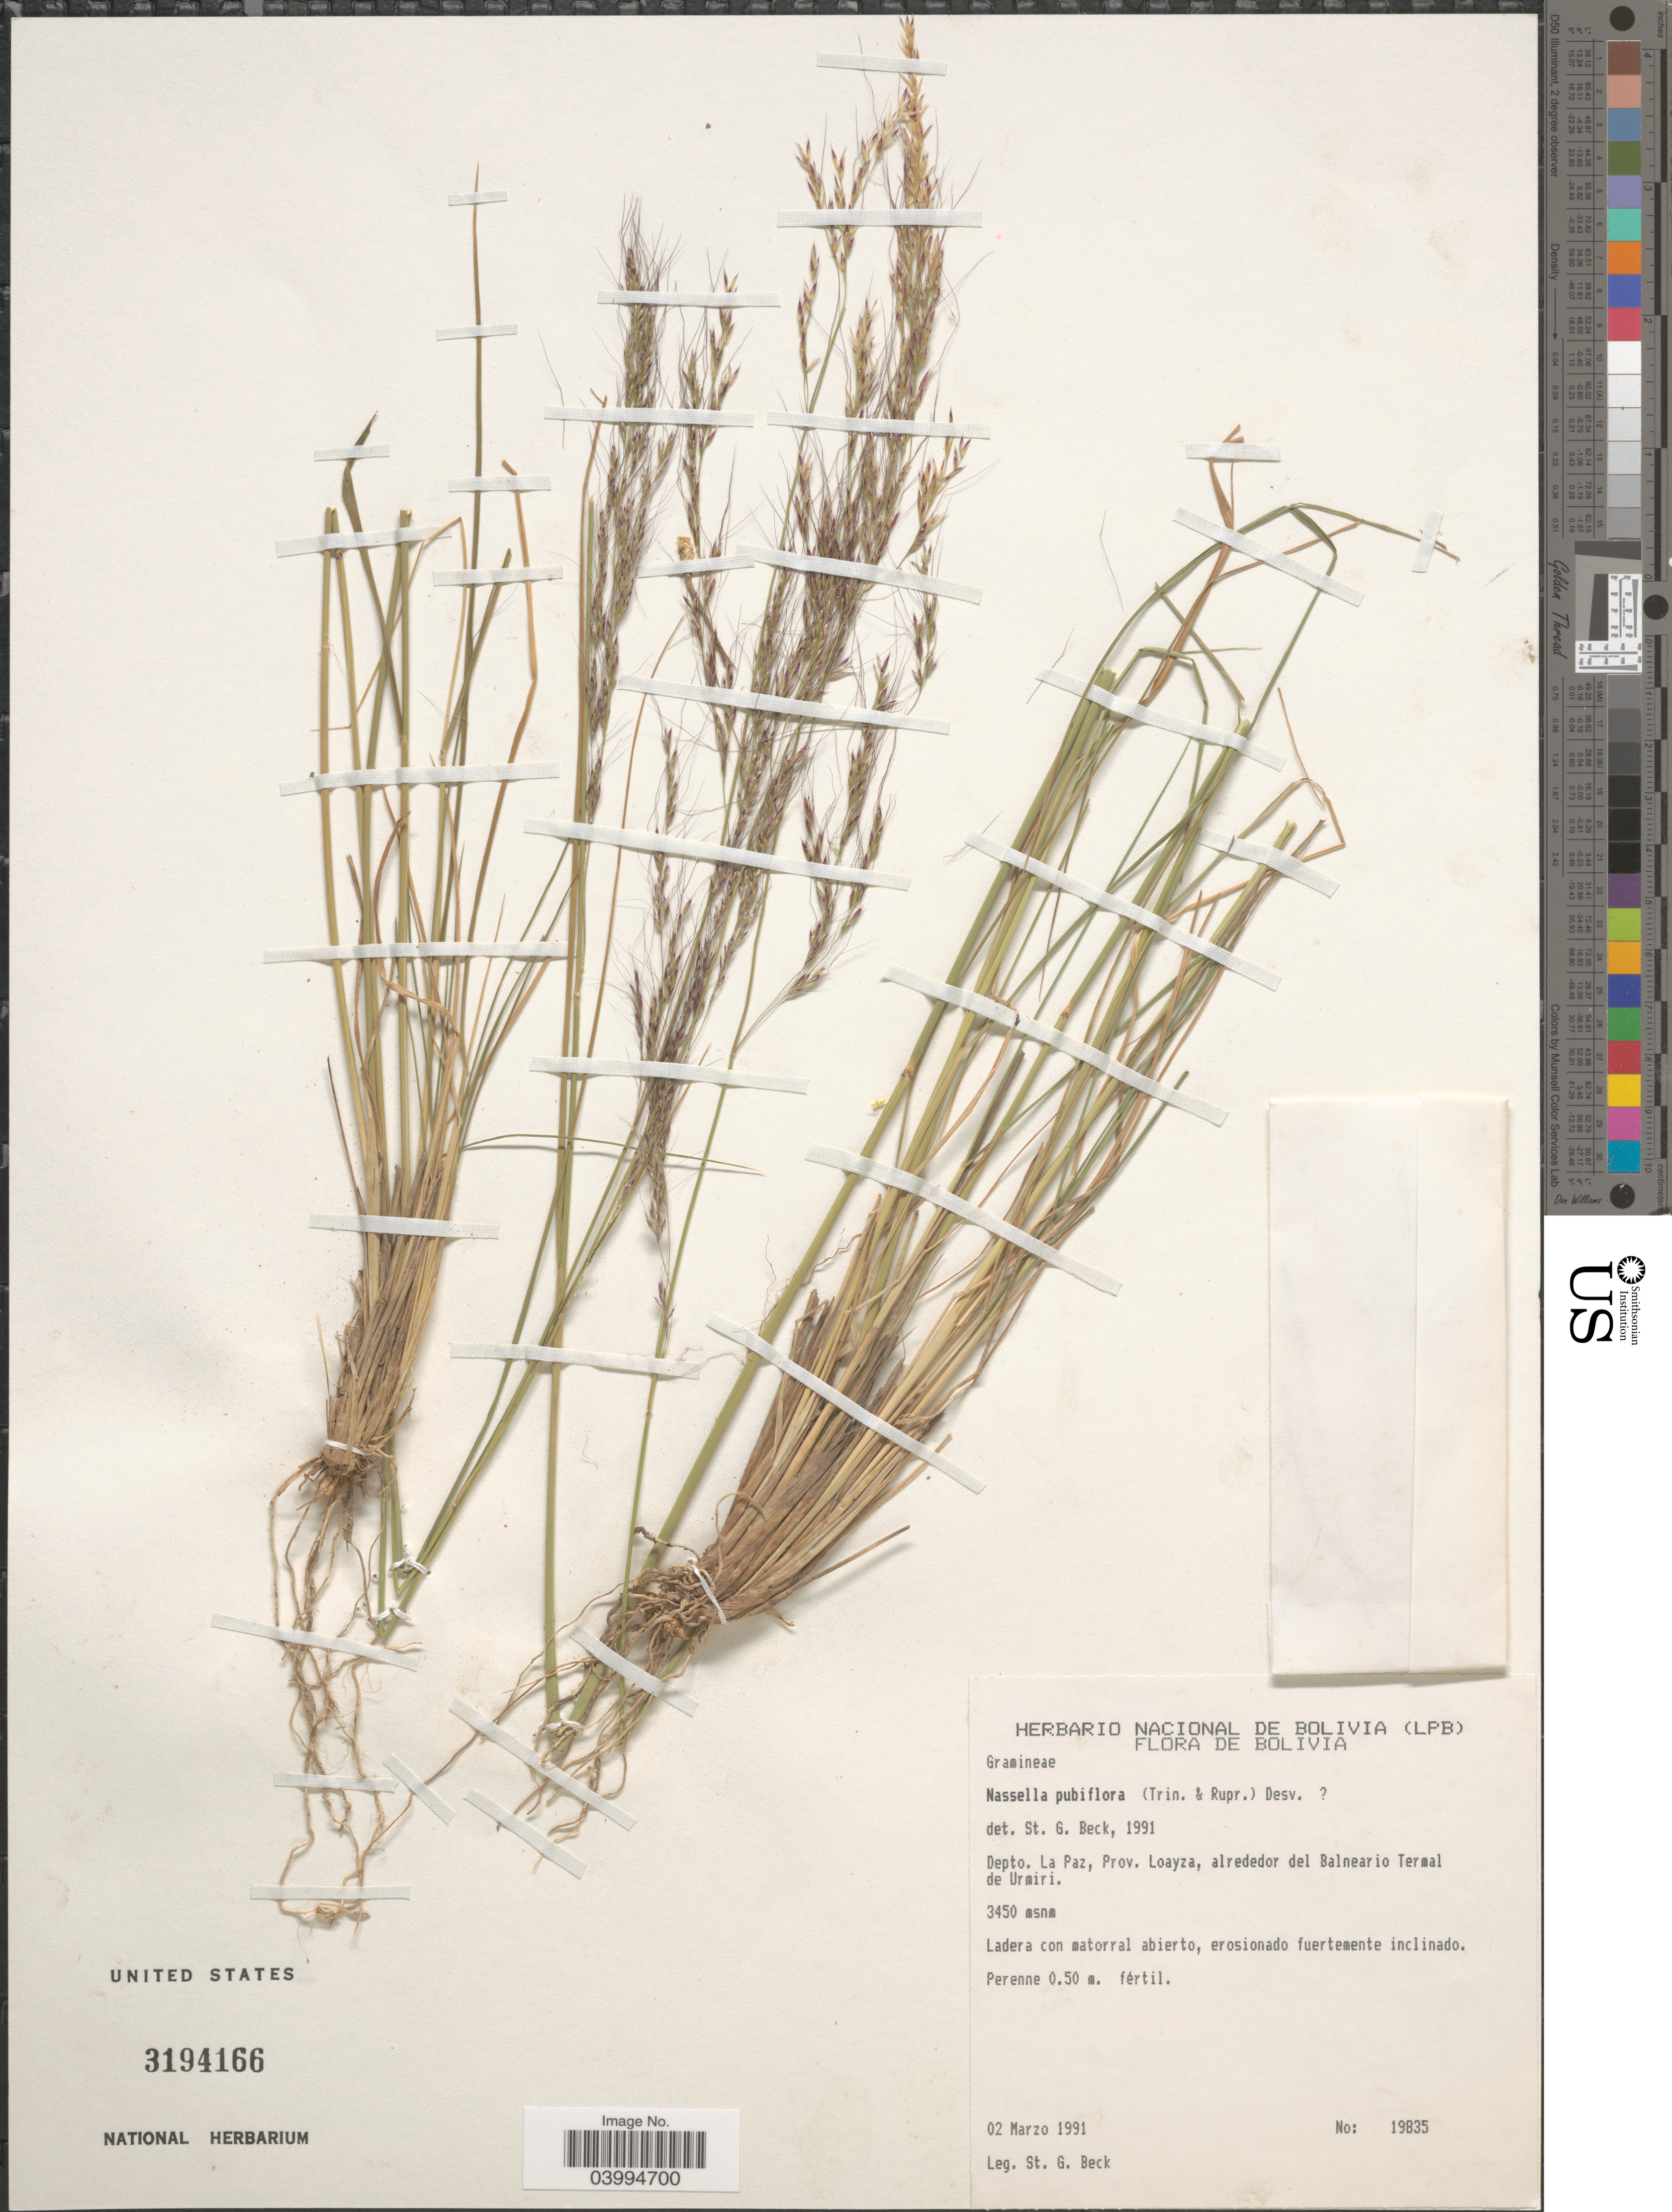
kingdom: Plantae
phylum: Tracheophyta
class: Liliopsida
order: Poales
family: Poaceae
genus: Nassella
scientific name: Nassella pubiflora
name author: (Trin. & Rupr.) É. Desv.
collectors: S. G. Beck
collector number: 19835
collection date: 1991-03-02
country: Bolivia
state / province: La Paz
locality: Depto. La Paz, Prov. Loayza, alrededor del Balneario Termal de Urmiri.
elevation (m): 3450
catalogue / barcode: US 3194166